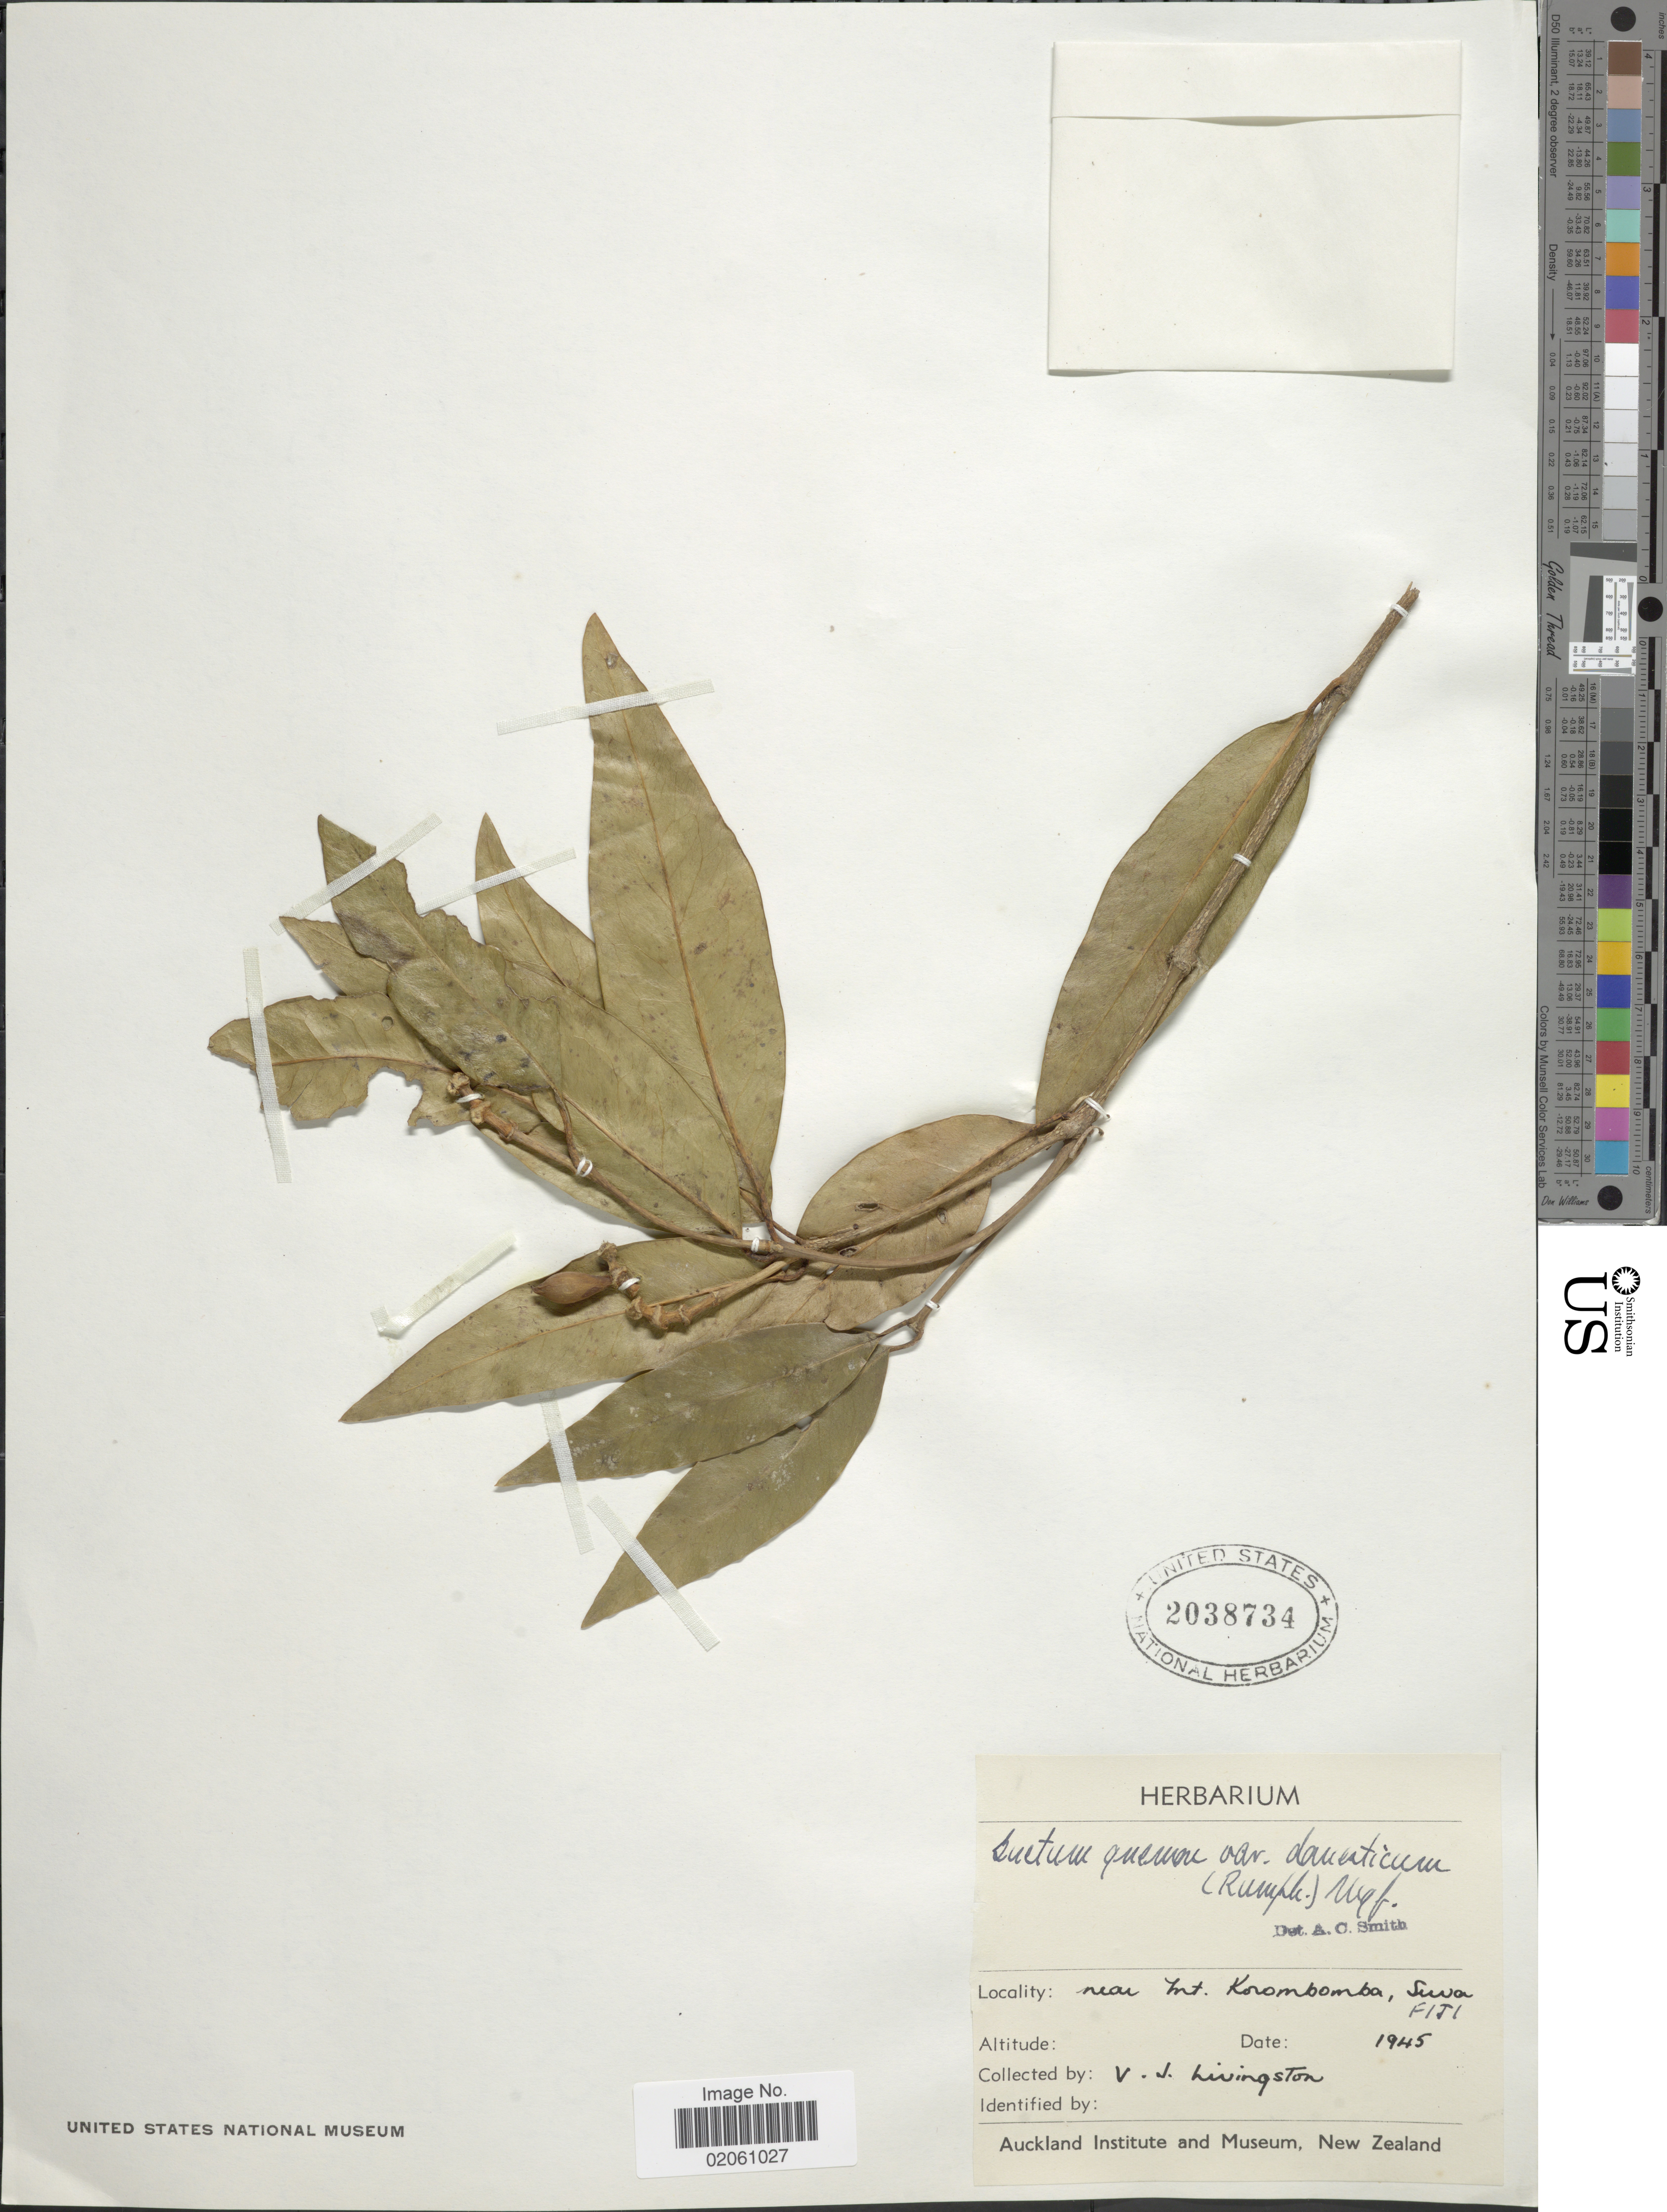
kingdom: Plantae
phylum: Tracheophyta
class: Gnetopsida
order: Gnetales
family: Gnetaceae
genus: Gnetum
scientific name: Gnetum gnemon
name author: L.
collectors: V. Livingston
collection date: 1945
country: Fiji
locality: Near mt Korombomba [Korombamba], Suva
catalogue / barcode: US 2038734